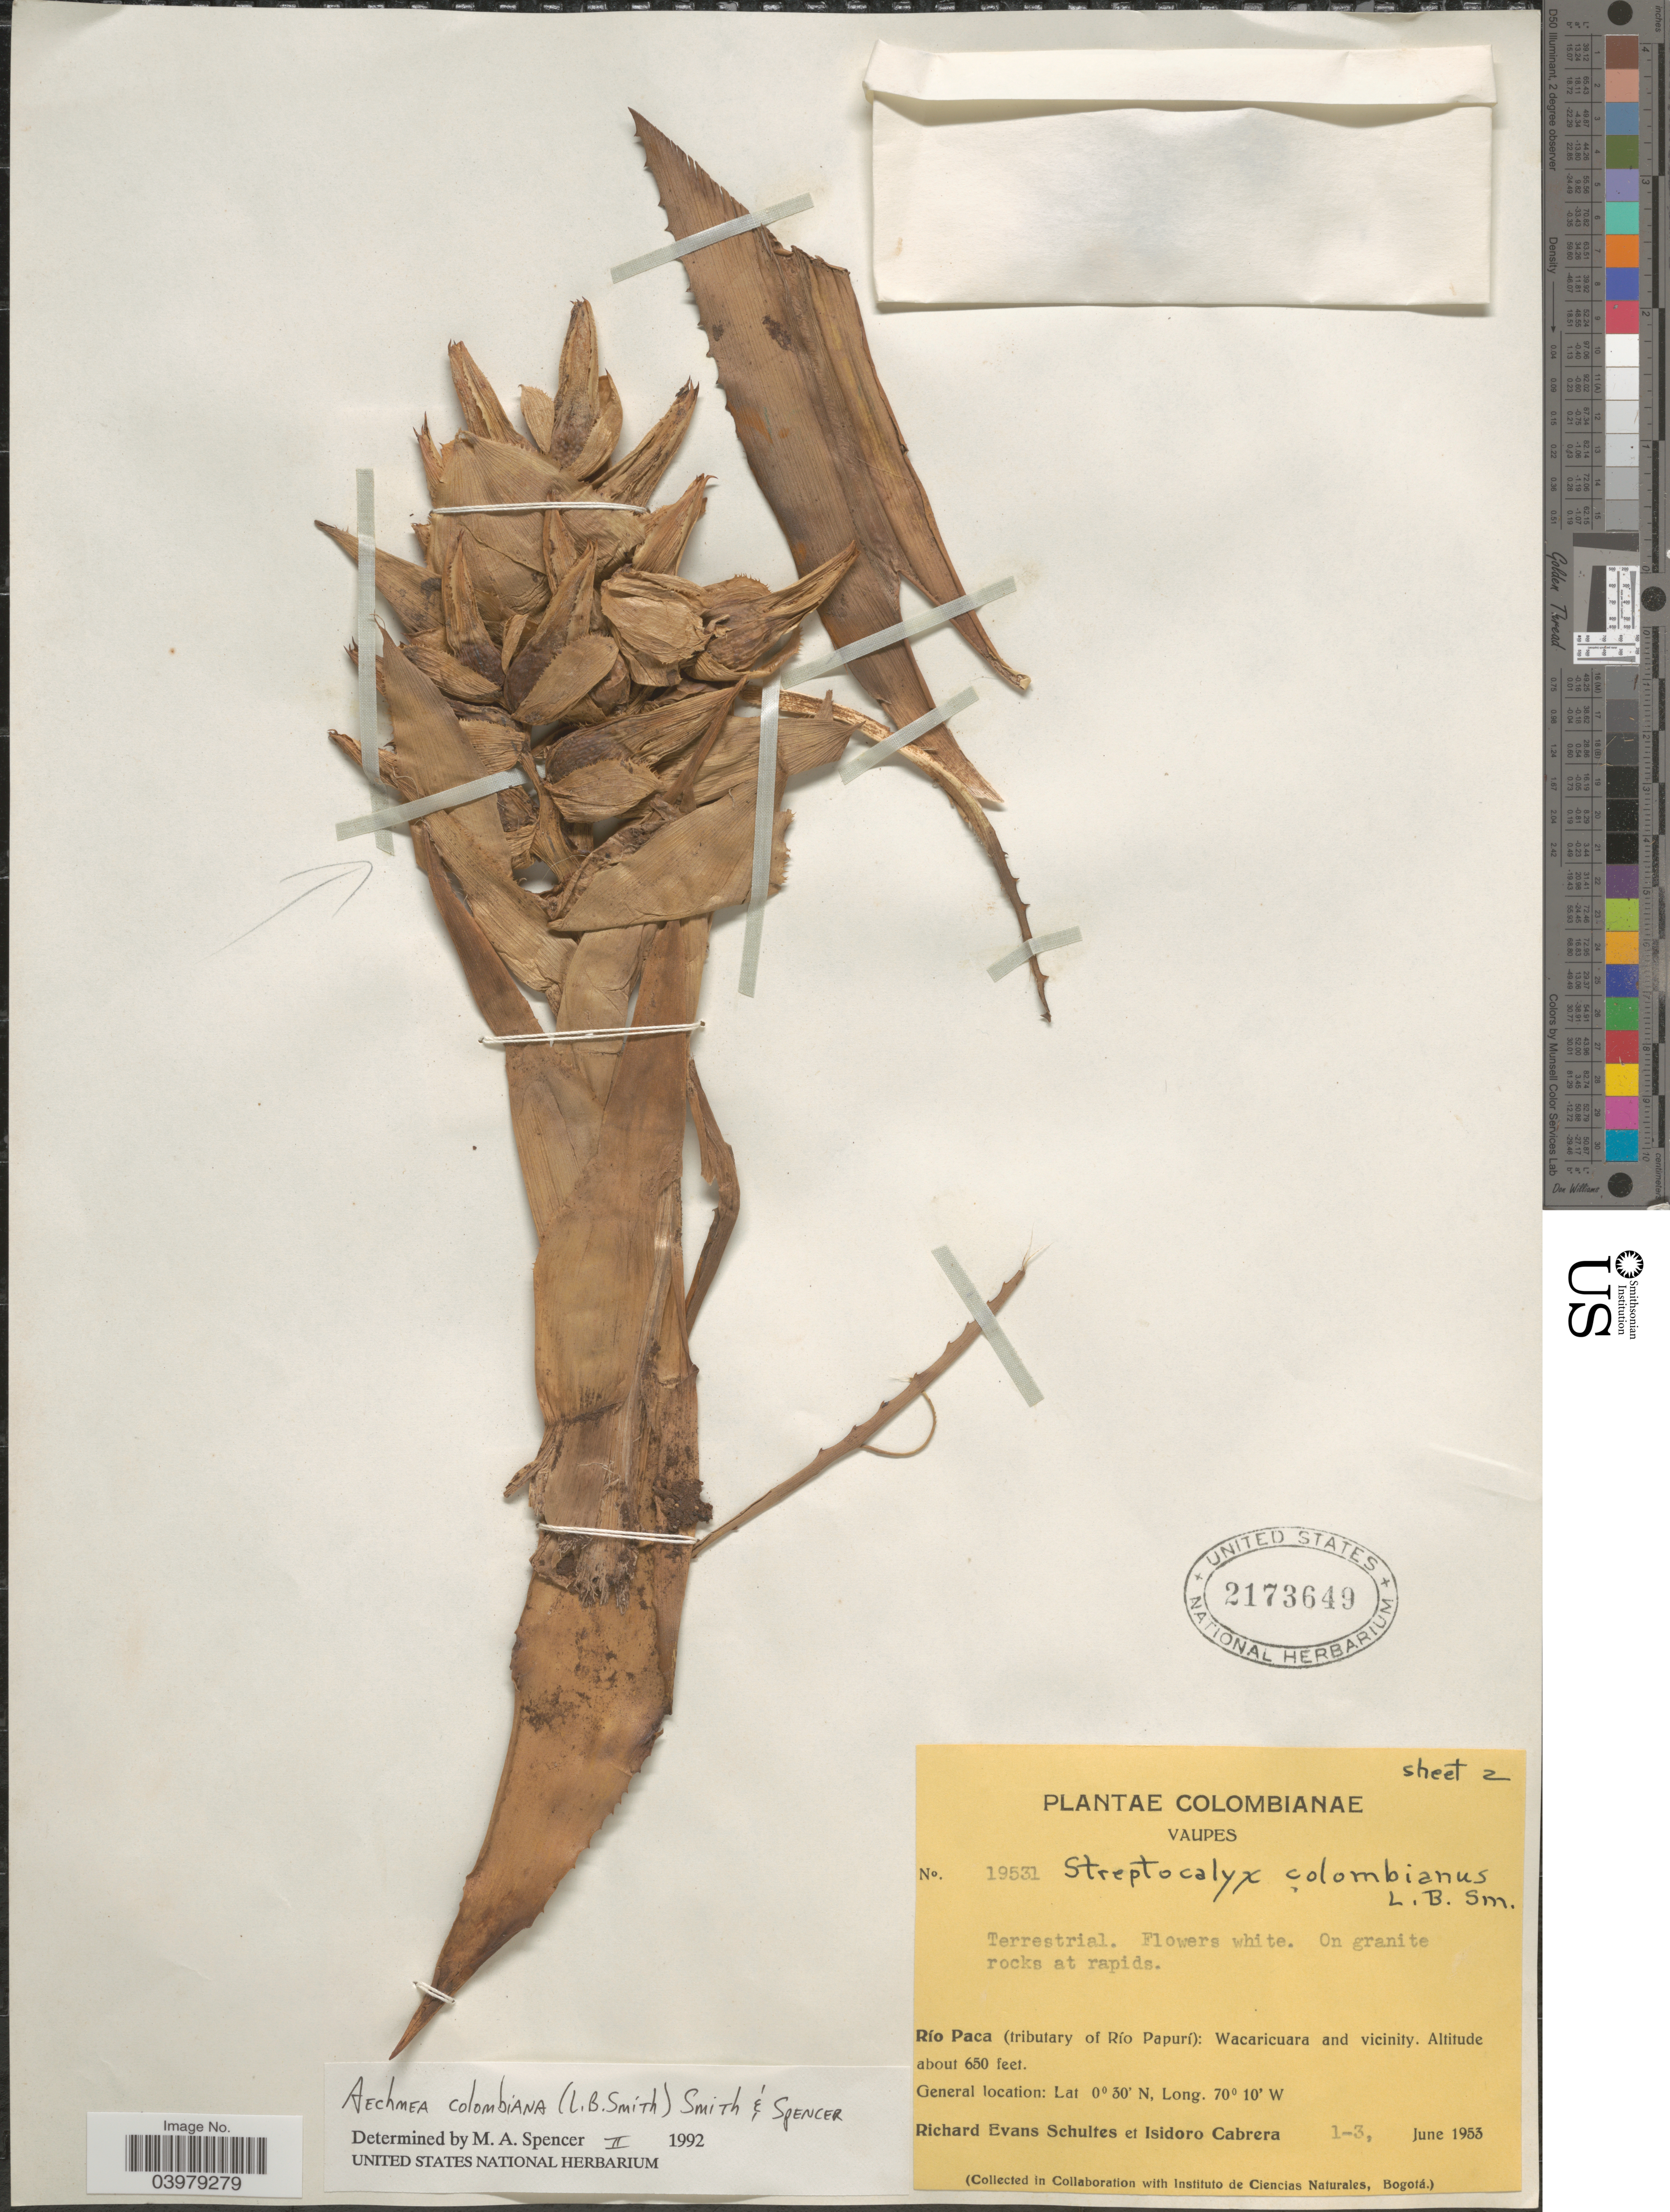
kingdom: Plantae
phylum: Tracheophyta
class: Liliopsida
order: Poales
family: Bromeliaceae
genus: Aechmea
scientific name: Aechmea colombiana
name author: (L.B. Sm.) L.B. Sm. & M.A. Spencer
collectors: R. E. Schultes & I. Cabrera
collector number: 19531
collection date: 1953-06-01/1953-06-03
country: Colombia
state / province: Vaupés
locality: Río Paca (tributary of Río Papurí): Wacaricuara and vicinity.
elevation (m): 198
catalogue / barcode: US 2173649